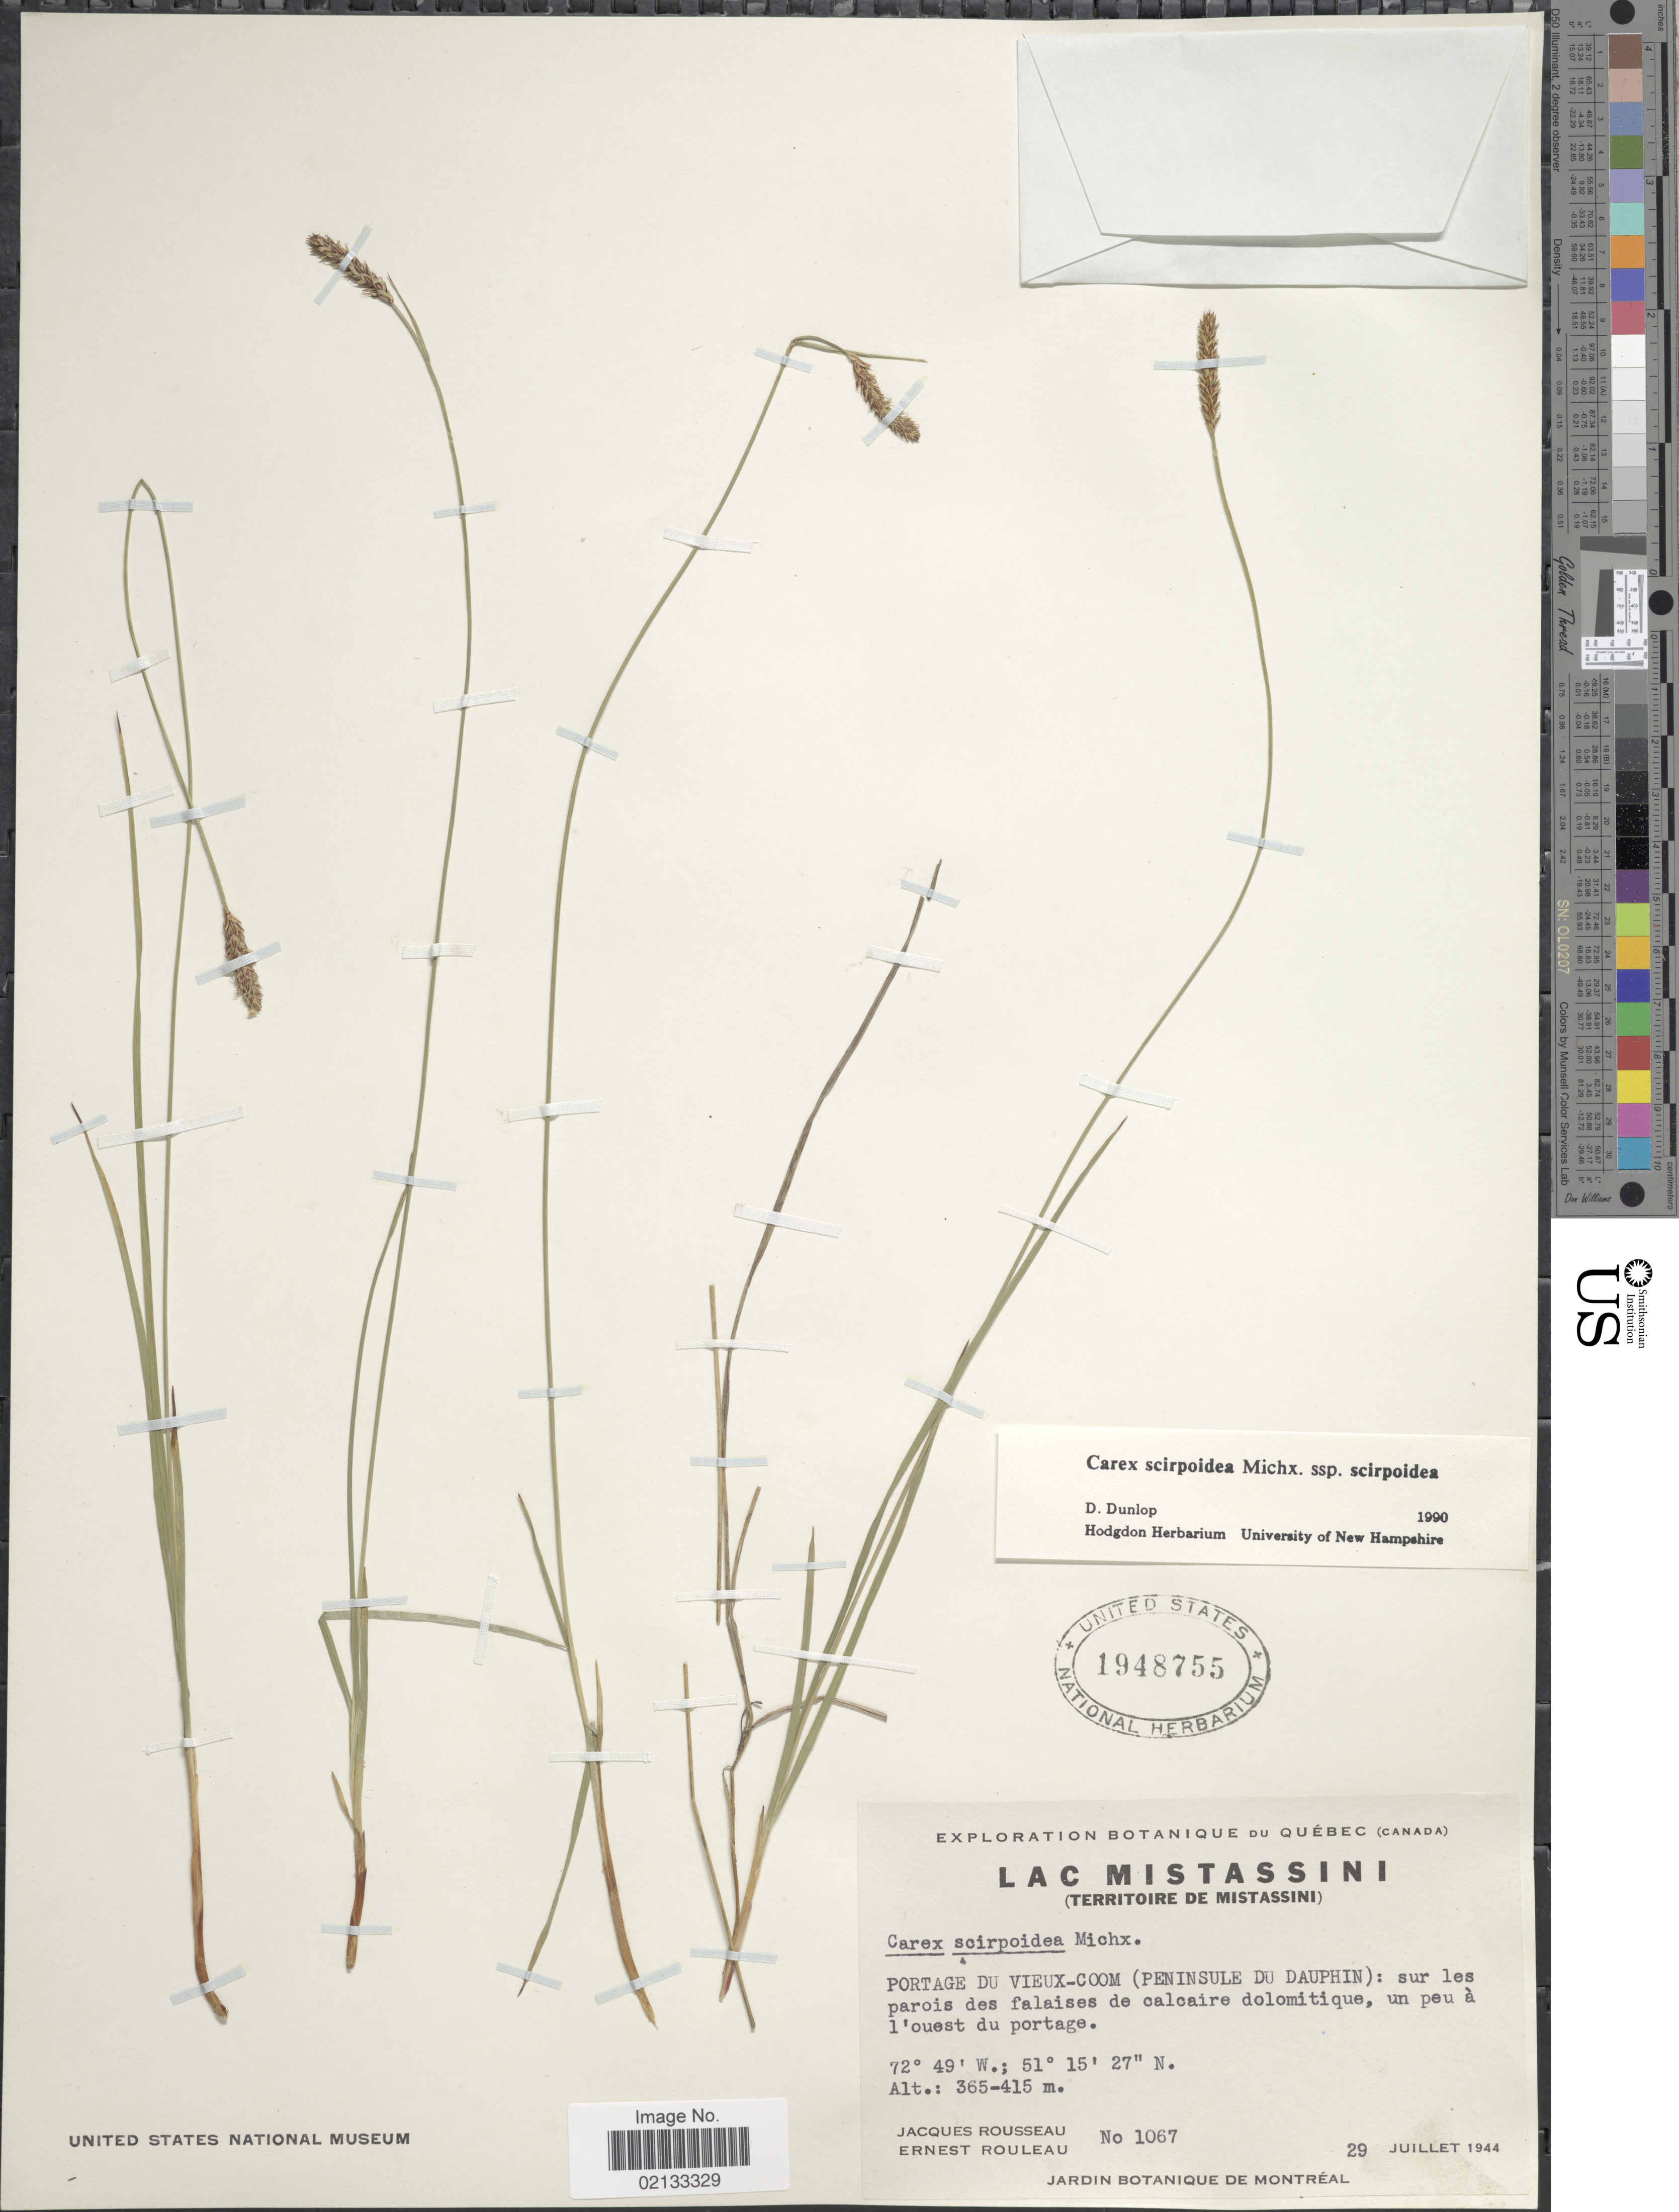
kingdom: Plantae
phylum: Tracheophyta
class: Liliopsida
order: Poales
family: Cyperaceae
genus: Carex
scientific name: Carex scirpoidea subsp. scirpoidea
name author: Michx.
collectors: J. Rousseau & E. Rouleau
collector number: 1067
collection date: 1944-07-29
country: Canada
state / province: Quebec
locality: Lac Mistassini (Territoire De Mistassini) Portage Du Vieux-Coom (Peninsule Du Dauphin): sur les parois des falaises de calcaire dolomitique, un peu à l'ouest du portage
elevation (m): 365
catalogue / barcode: US 1948755